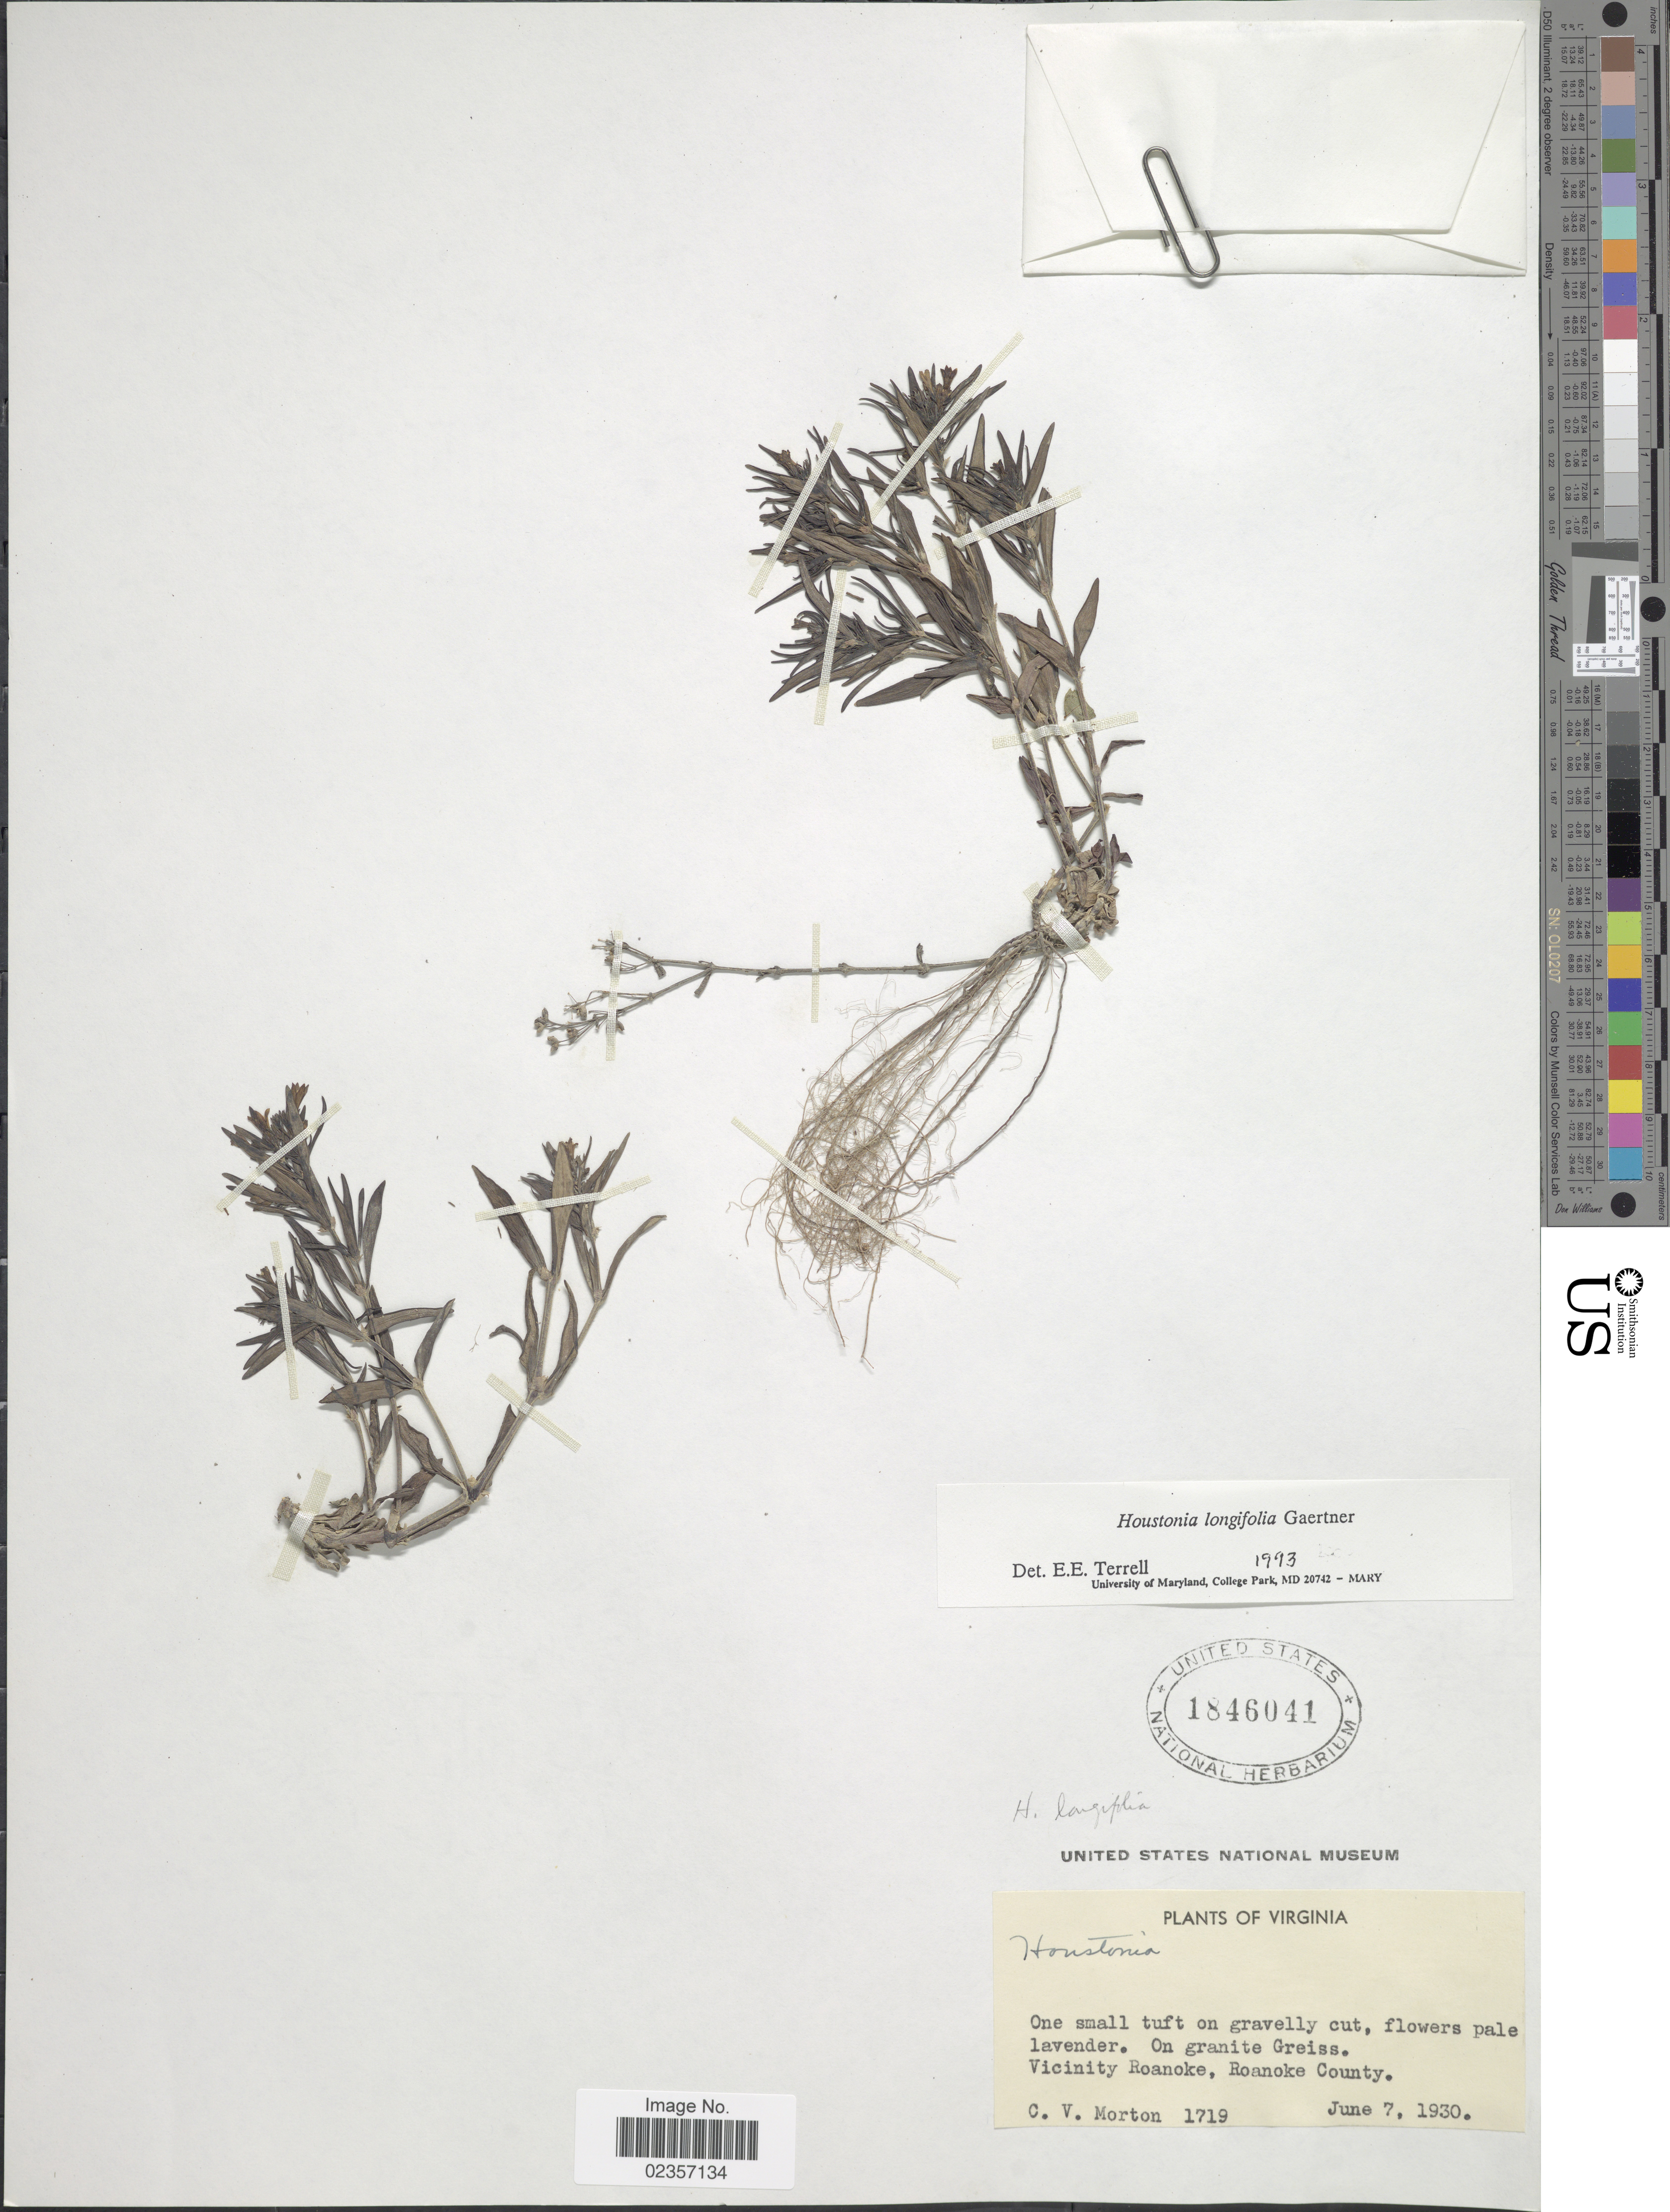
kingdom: Plantae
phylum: Tracheophyta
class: Magnoliopsida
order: Gentianales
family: Rubiaceae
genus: Houstonia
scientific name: Houstonia longifolia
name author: Gaertn.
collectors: C. V. Morton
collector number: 1719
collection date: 1930-06-07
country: United States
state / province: Virginia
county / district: Roanoke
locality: On granite Greiss. Vicinity Roanoke, Roanoke County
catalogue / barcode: US 1846041